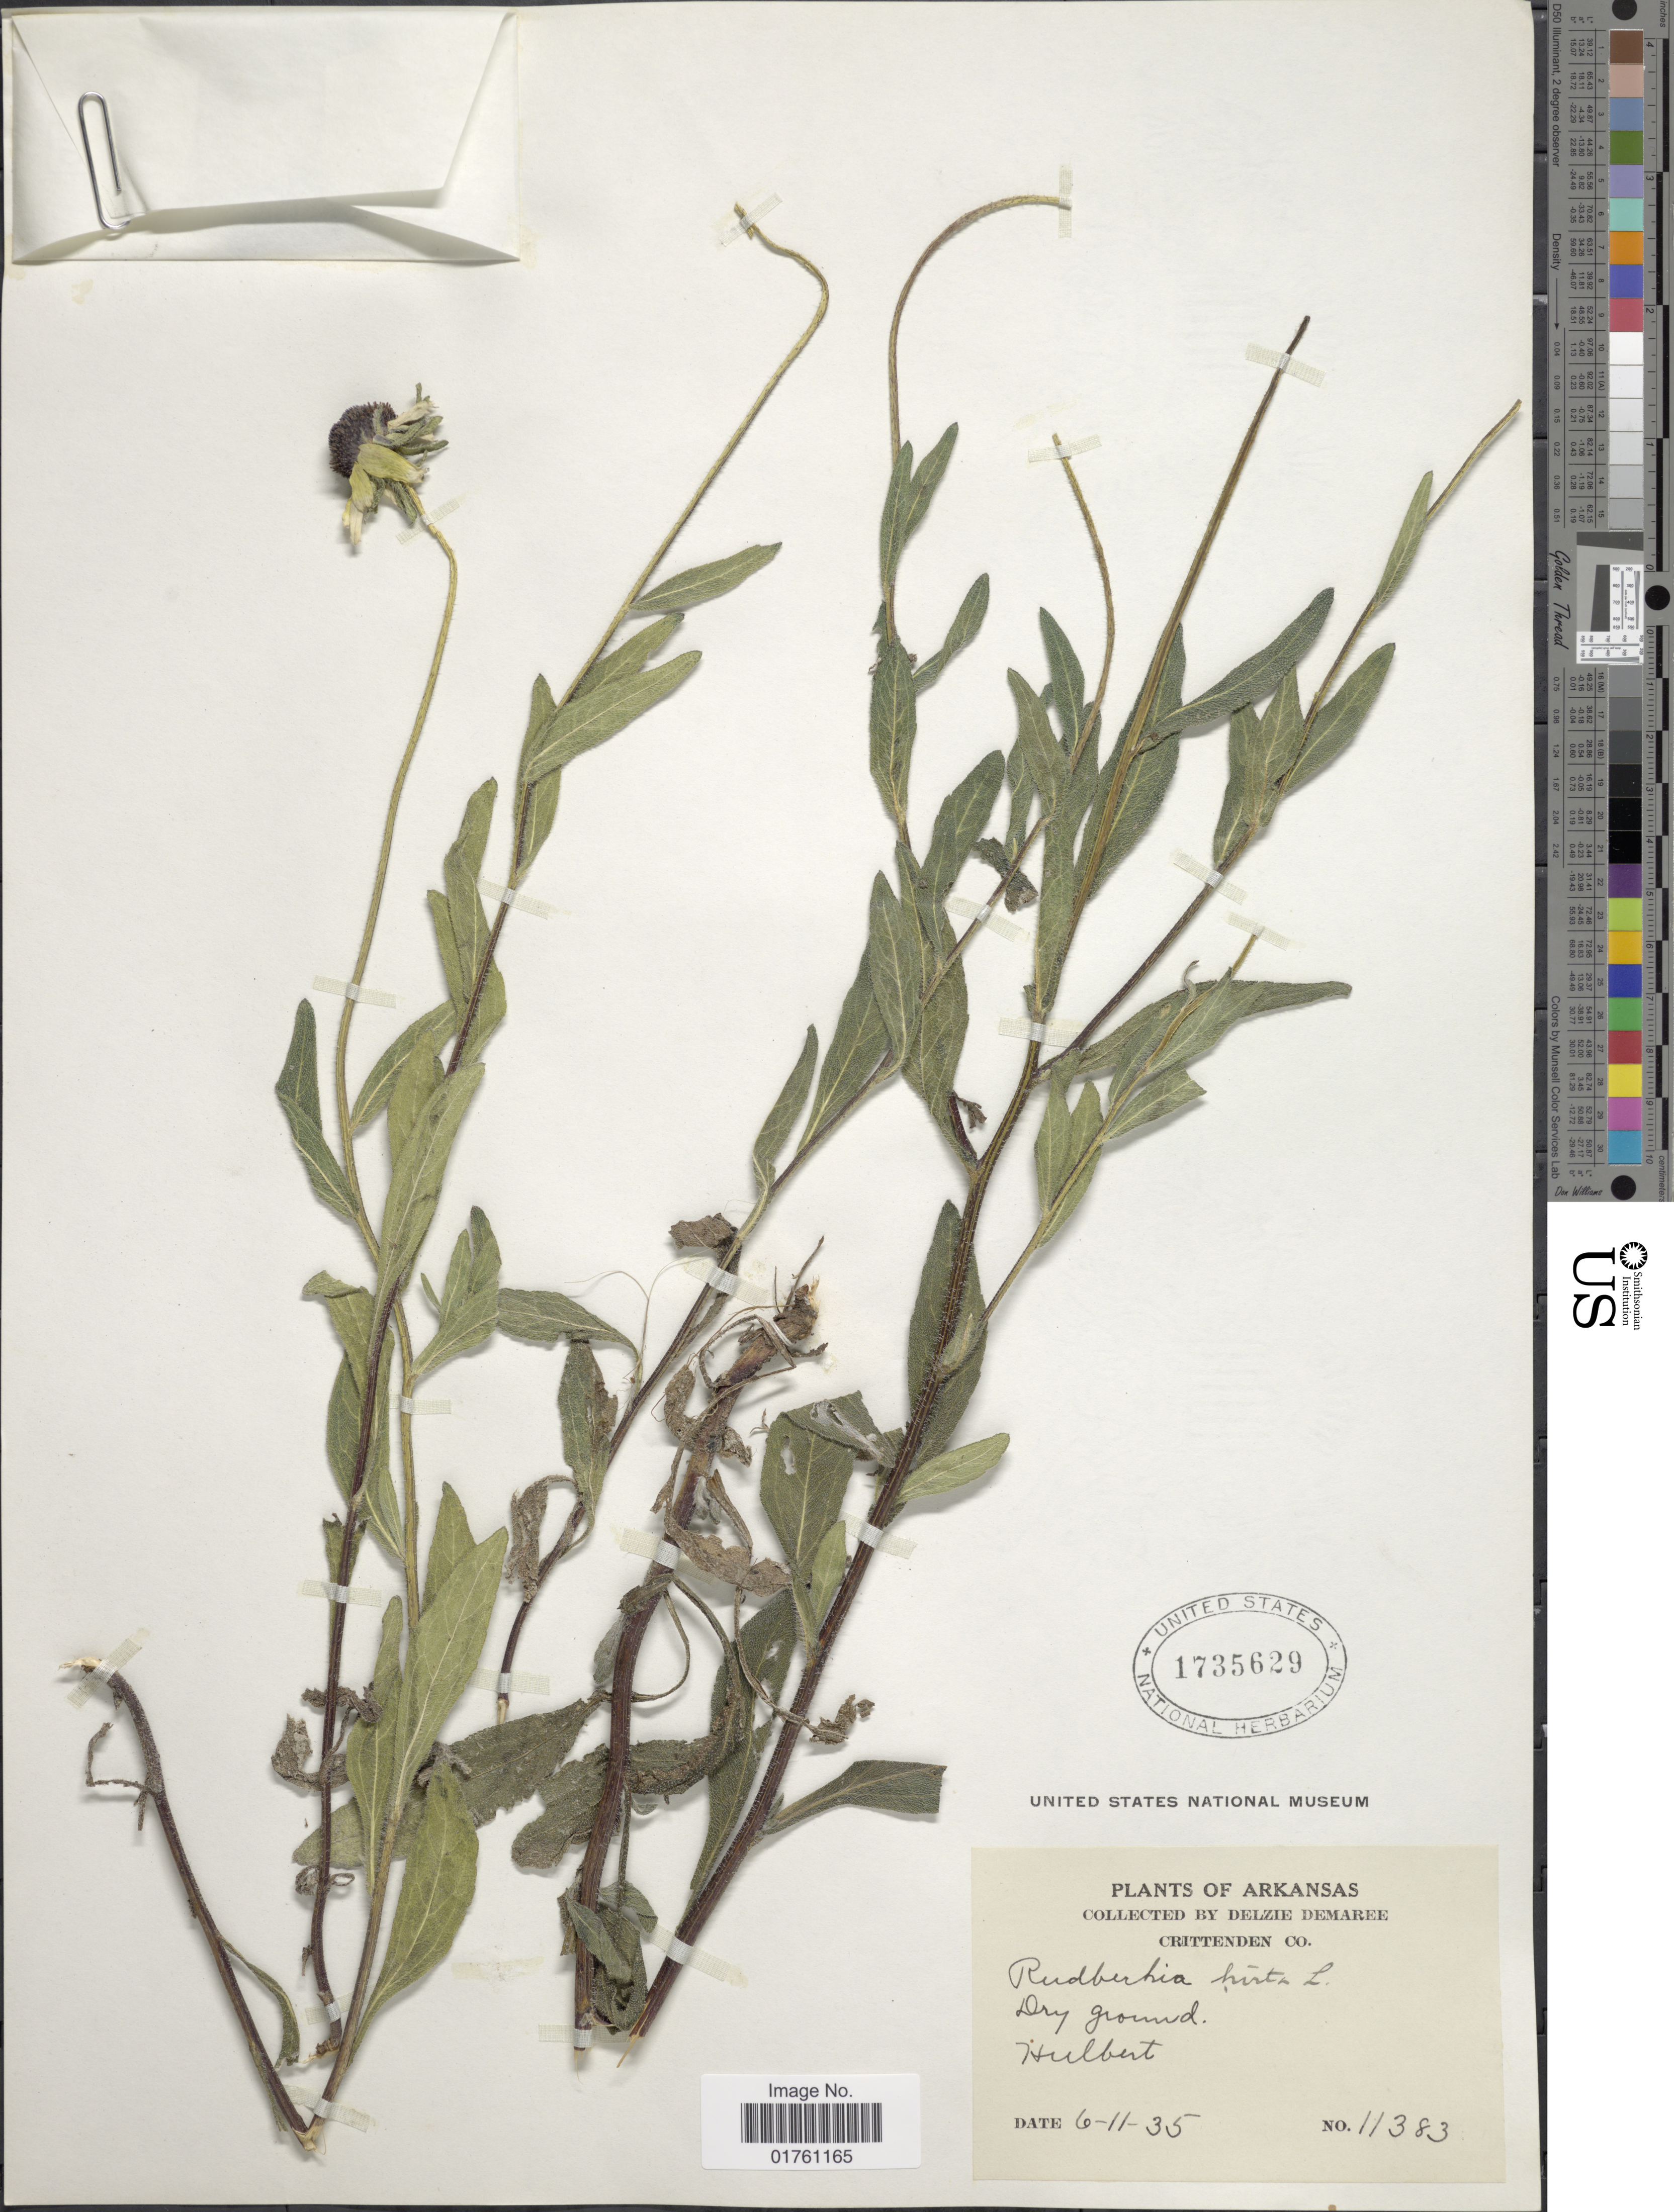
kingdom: Plantae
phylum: Tracheophyta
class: Magnoliopsida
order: Asterales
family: Asteraceae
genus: Rudbeckia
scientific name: Rudbeckia hirta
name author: L.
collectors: D. Demaree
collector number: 11383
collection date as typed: Transcribed d/m/y: 11/6/35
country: United States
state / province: Arkansas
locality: Crittenden Co, Dry ground, Hulbert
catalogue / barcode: US 1735629